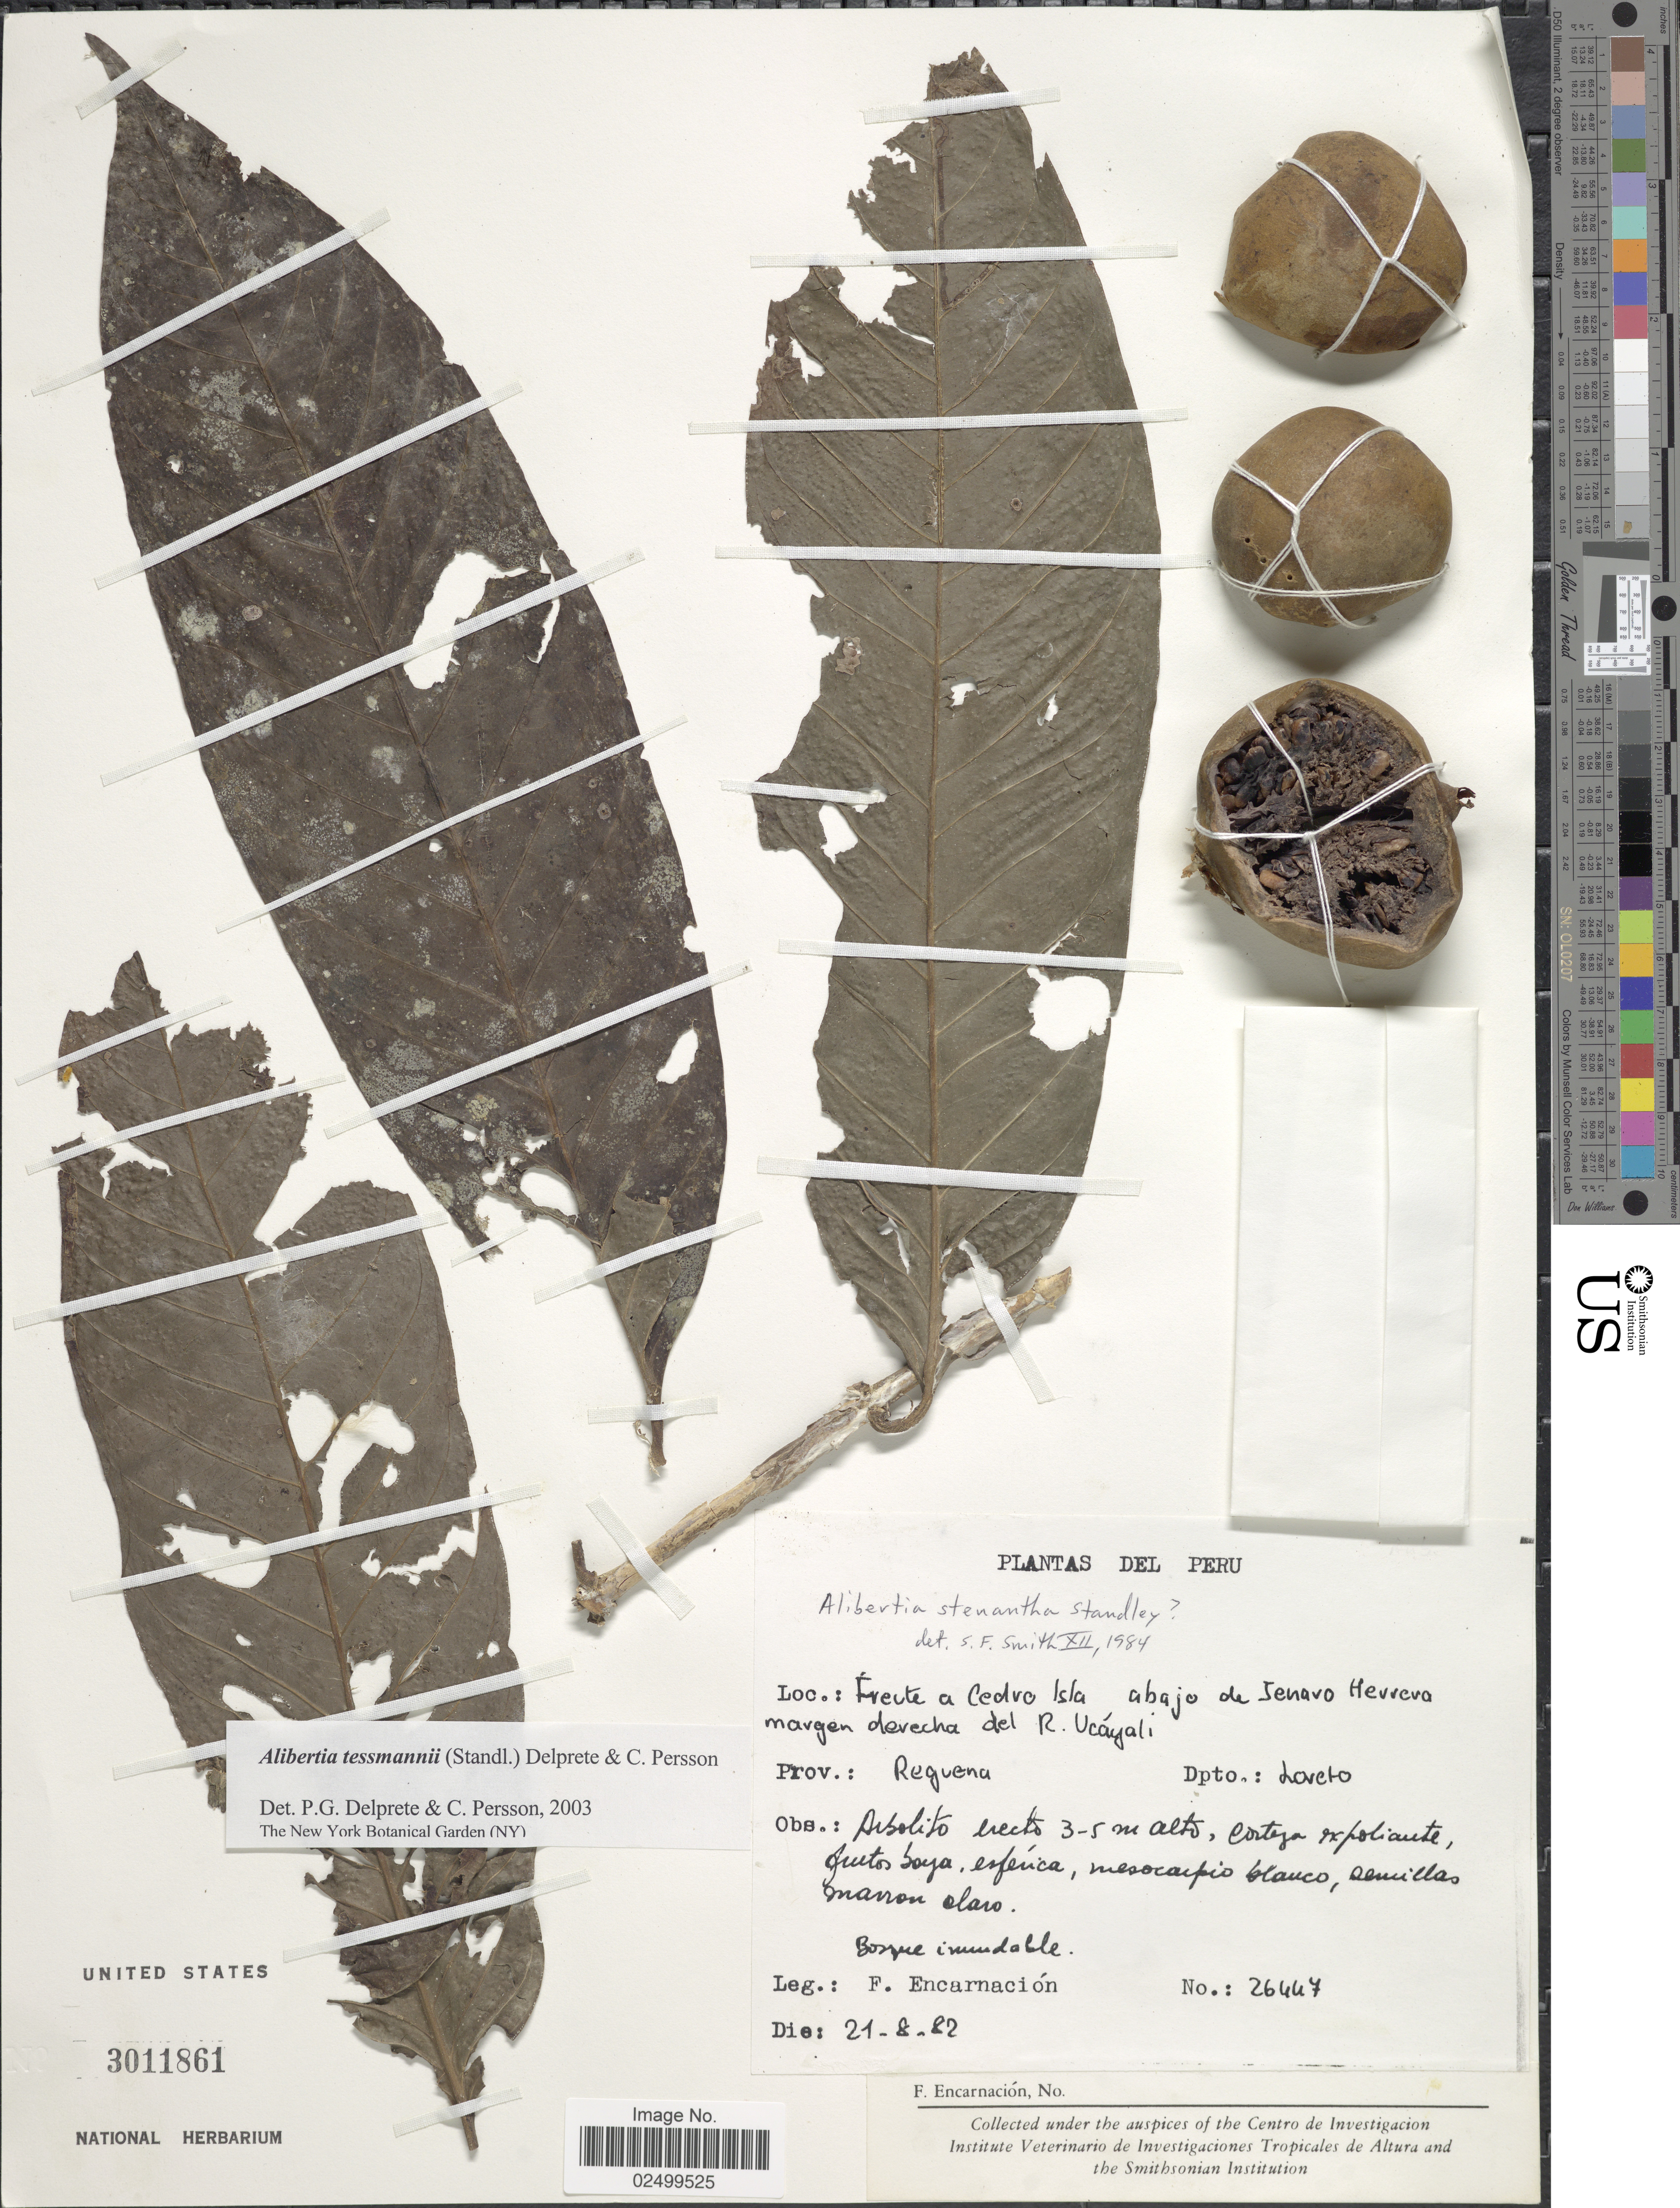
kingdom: Plantae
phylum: Tracheophyta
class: Magnoliopsida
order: Gentianales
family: Rubiaceae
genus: Alibertia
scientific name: Alibertia tessmannii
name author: (Standl.) Delprete & C.H. Perss.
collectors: F. Encarnación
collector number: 26447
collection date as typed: Transcribed d/m/y: 21/8/82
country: Peru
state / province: Loreto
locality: Frente a Cedro Isla, abajo de Jenaro Herrera margen derecha del R. Ucáyali, Prov. Requena, Dtpo Loreto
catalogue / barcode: US 3011861